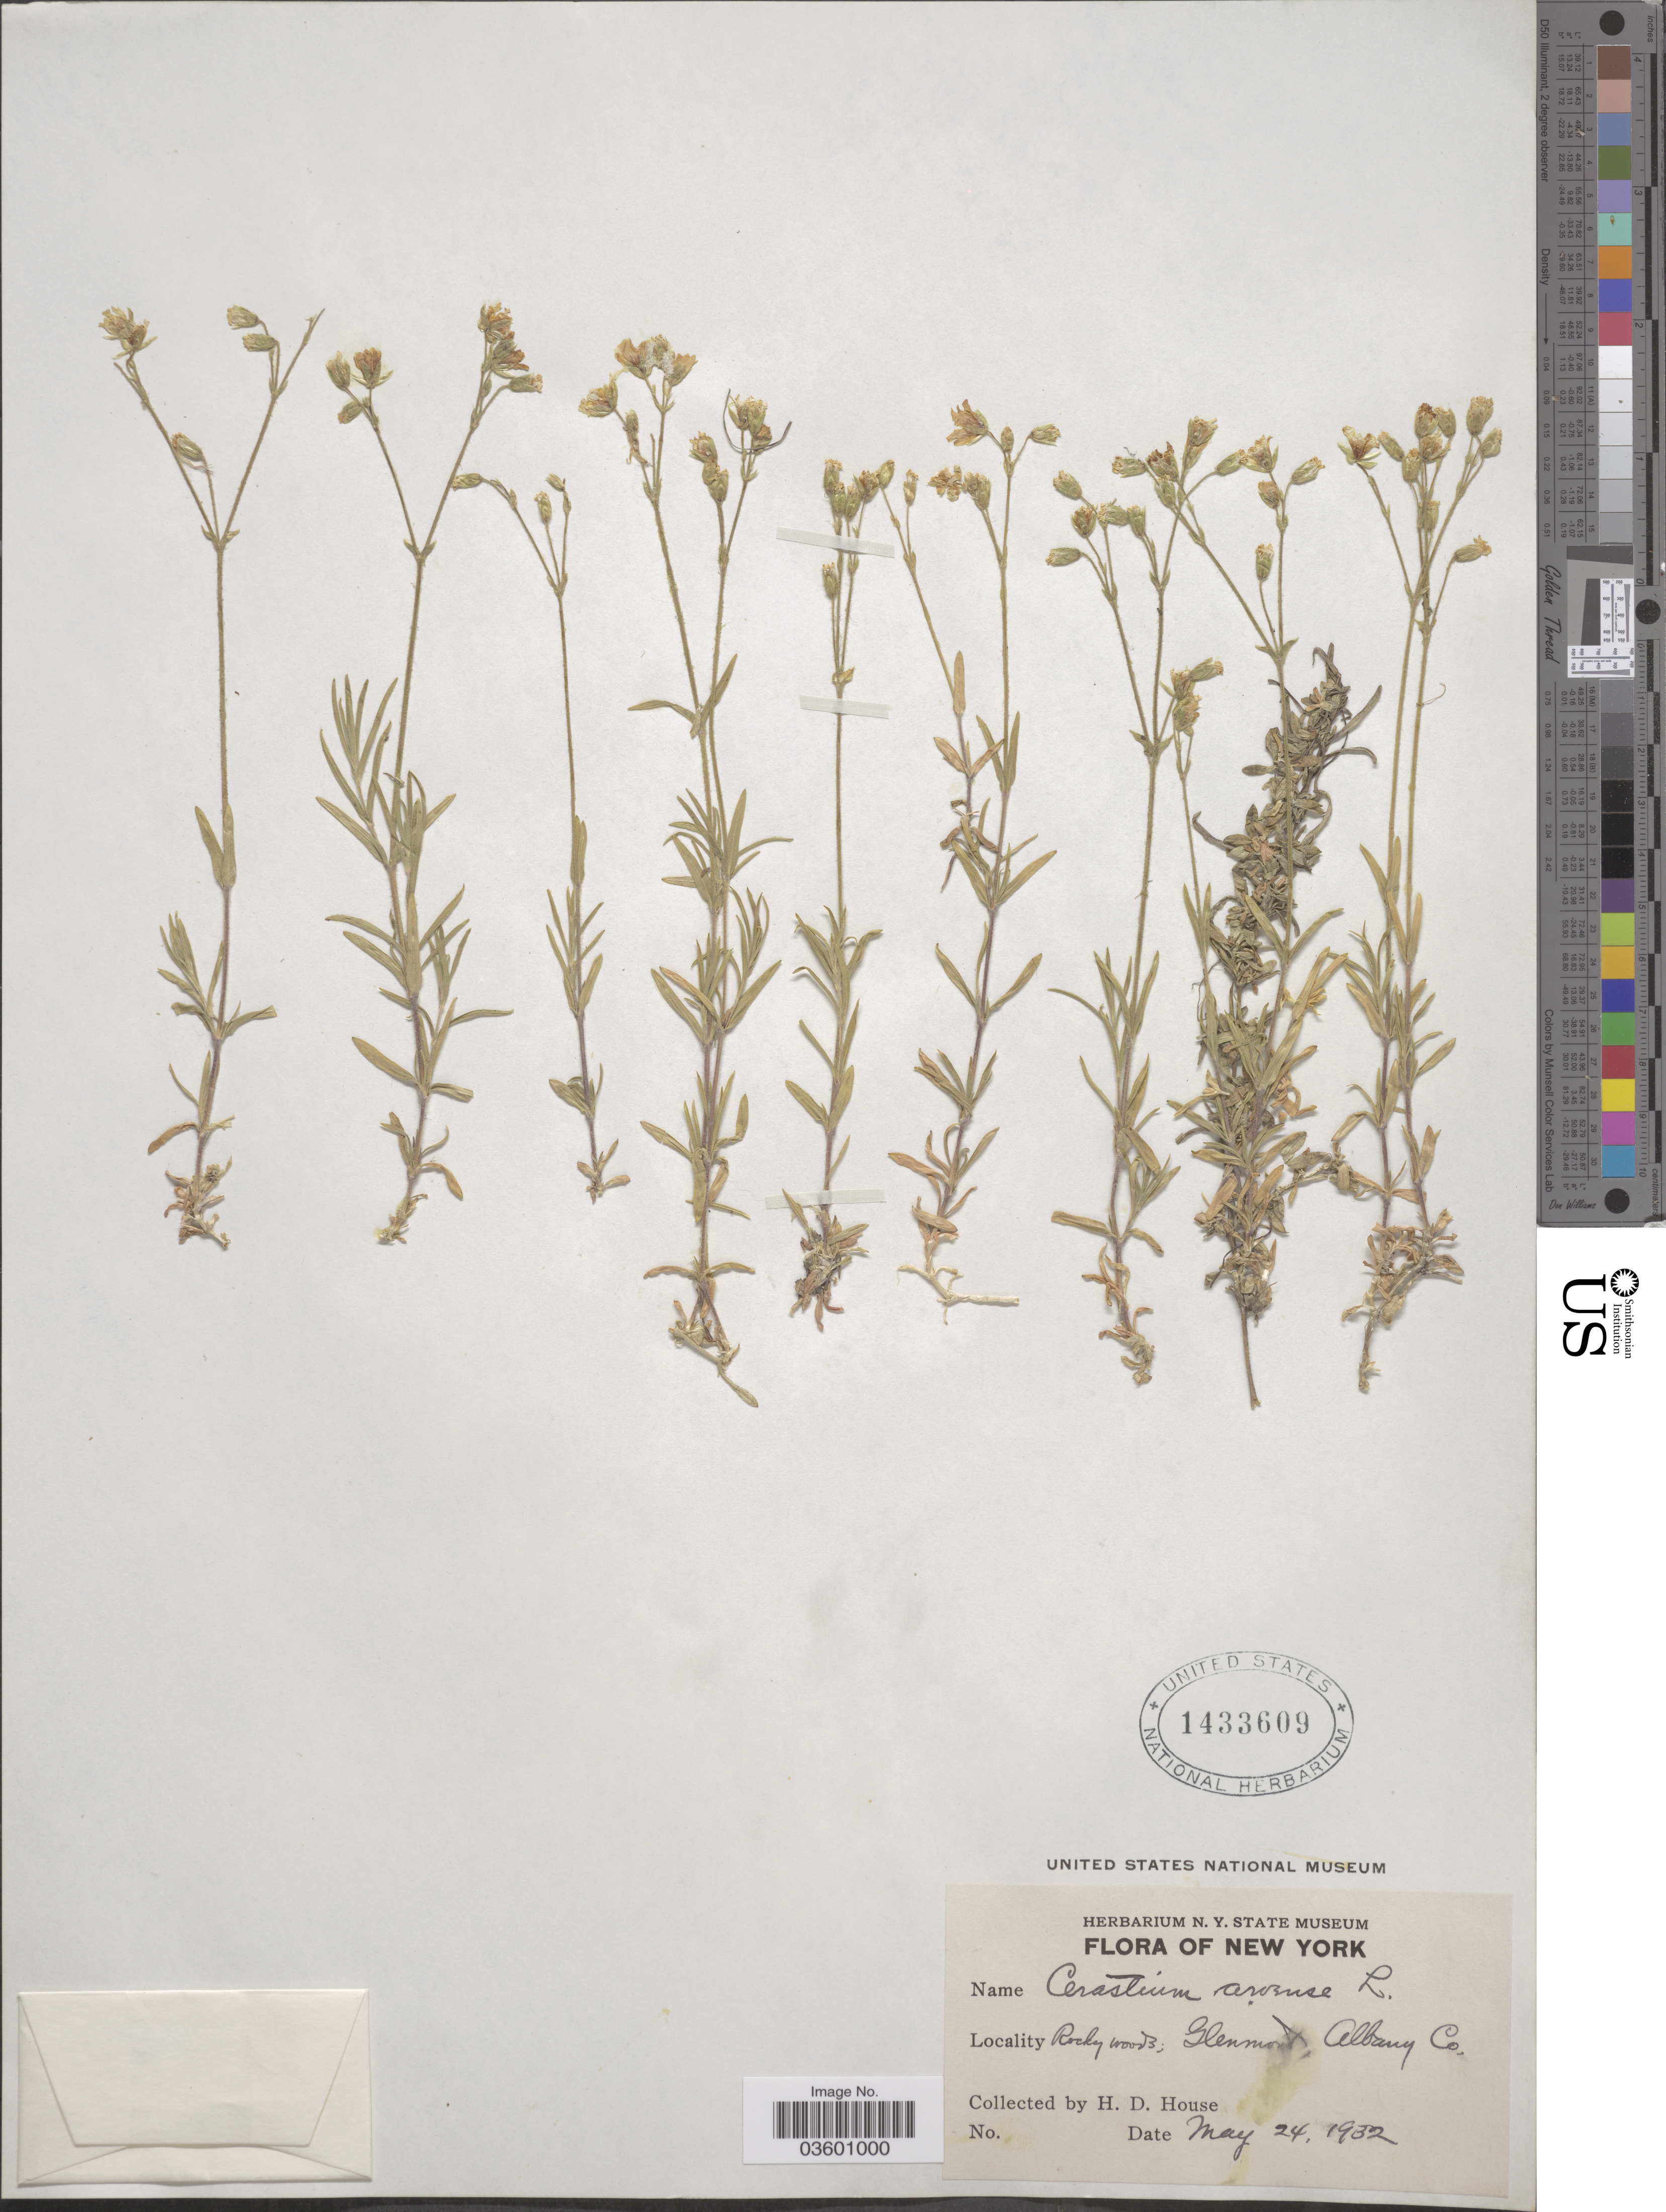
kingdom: Plantae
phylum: Tracheophyta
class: Magnoliopsida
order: Caryophyllales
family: Caryophyllaceae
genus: Cerastium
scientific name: Cerastium arvense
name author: L.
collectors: H. D. House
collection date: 1932-05-24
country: United States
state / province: New York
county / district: Albany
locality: Glenmont, Albany Co.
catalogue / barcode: US 1433609